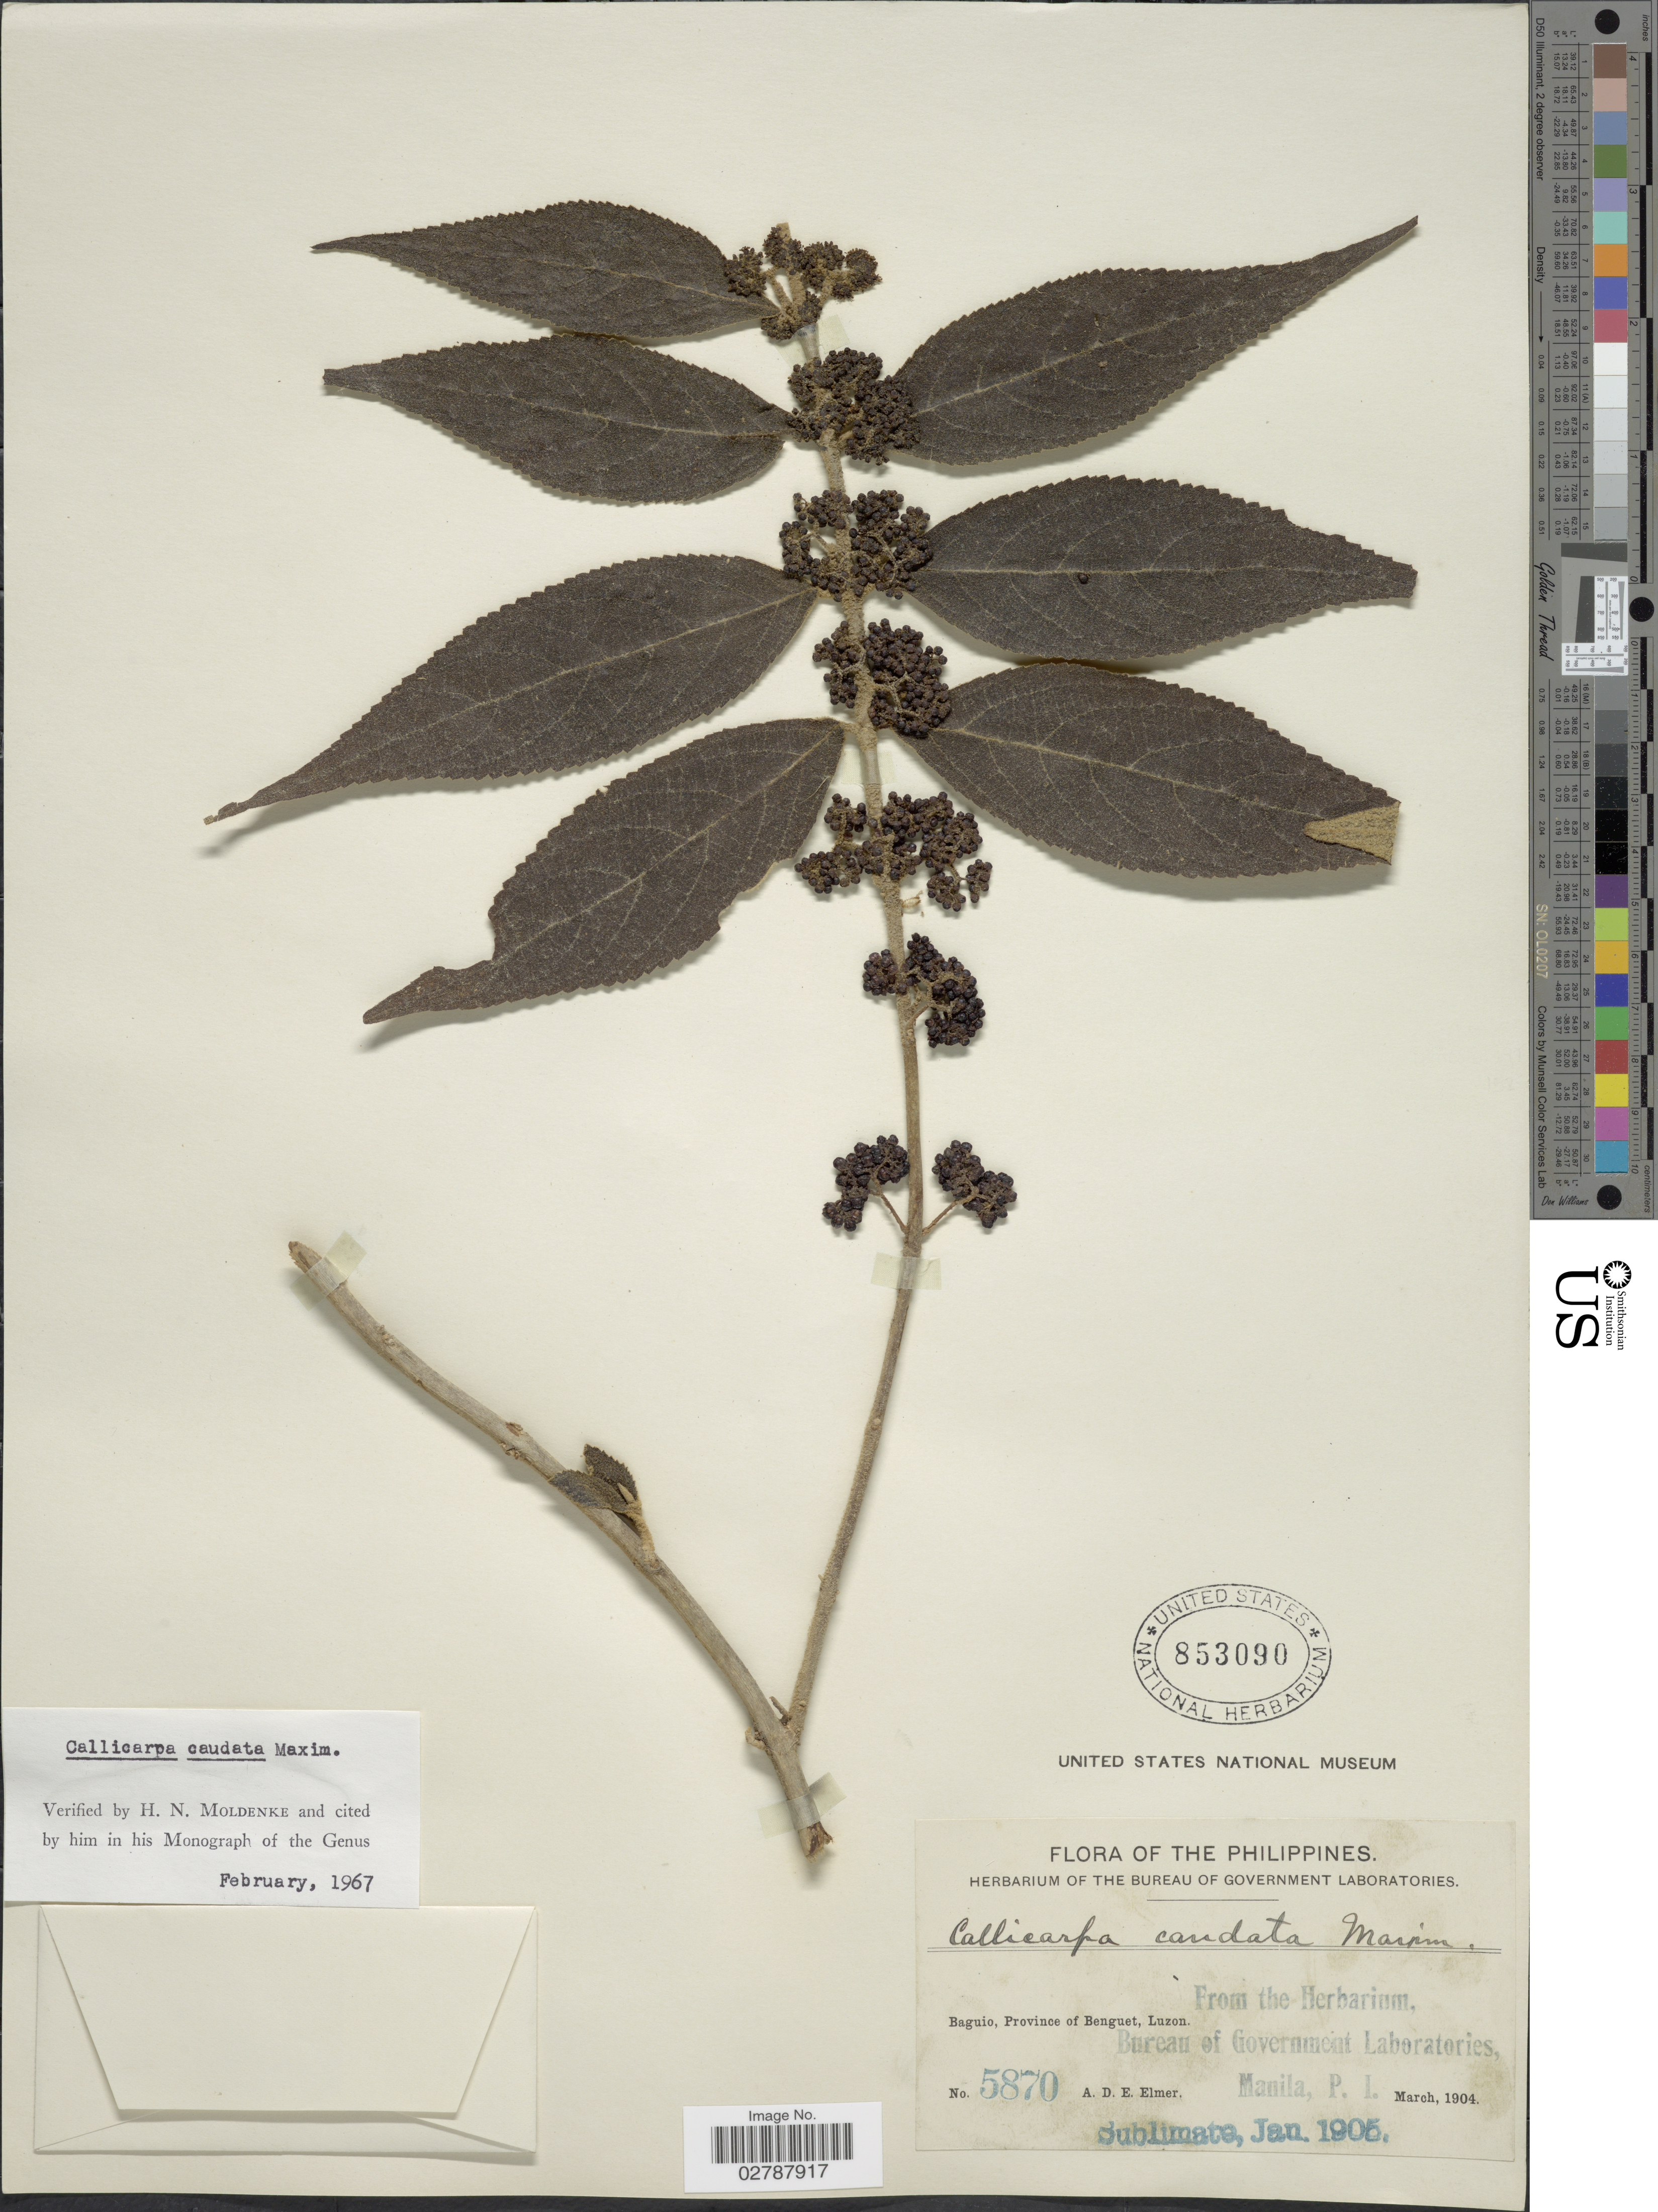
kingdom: Plantae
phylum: Tracheophyta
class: Magnoliopsida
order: Lamiales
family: Lamiaceae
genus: Callicarpa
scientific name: Callicarpa caudata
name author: Maxim.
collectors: A. D. E. Elmer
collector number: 5870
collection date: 1904-03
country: Philippines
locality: Baguio, Province of Benguet, Luzon.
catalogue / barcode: US 853090